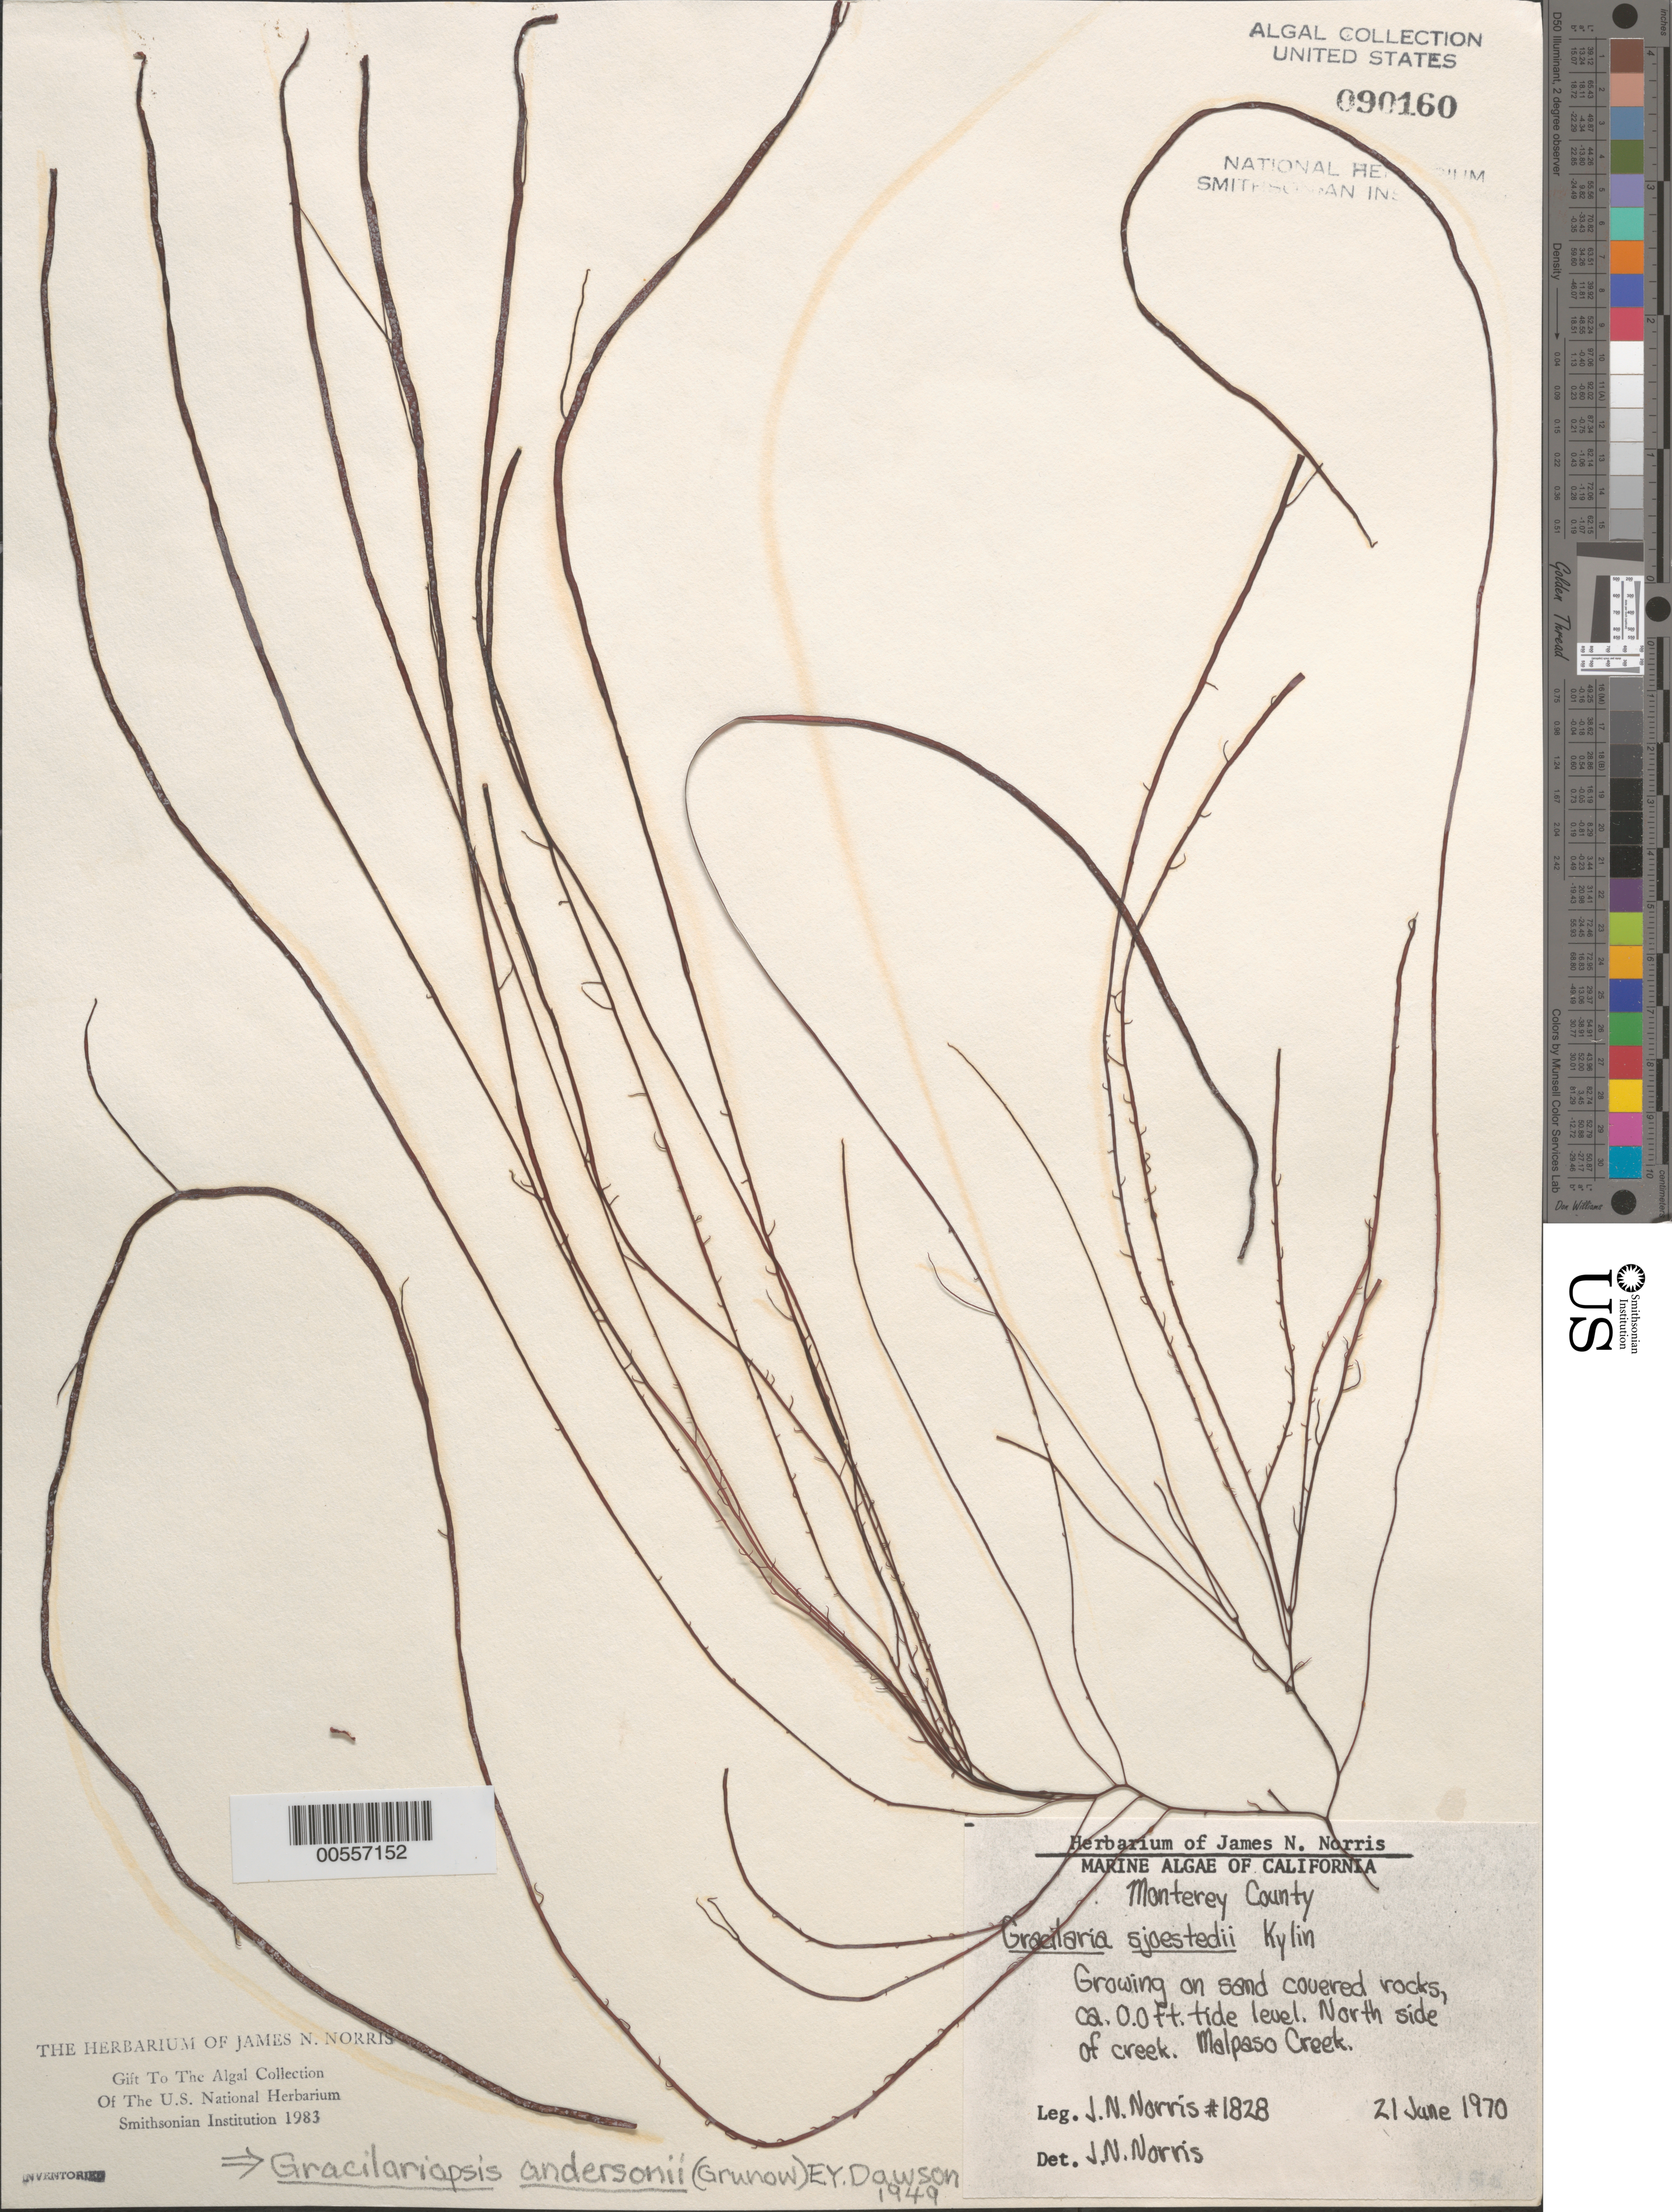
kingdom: Plantae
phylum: Rhodophyta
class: Florideophyceae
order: Gracilariales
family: Gracilariaceae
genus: Gracilariopsis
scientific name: Gracilariopsis andersonii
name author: (Grunow) E.Y. Dawson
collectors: J. N. Norris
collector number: JN-1828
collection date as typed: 21 Jun 1970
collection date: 1970-06-21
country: United States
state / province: California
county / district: Monterey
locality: Malpaso Creek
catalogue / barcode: US 90160